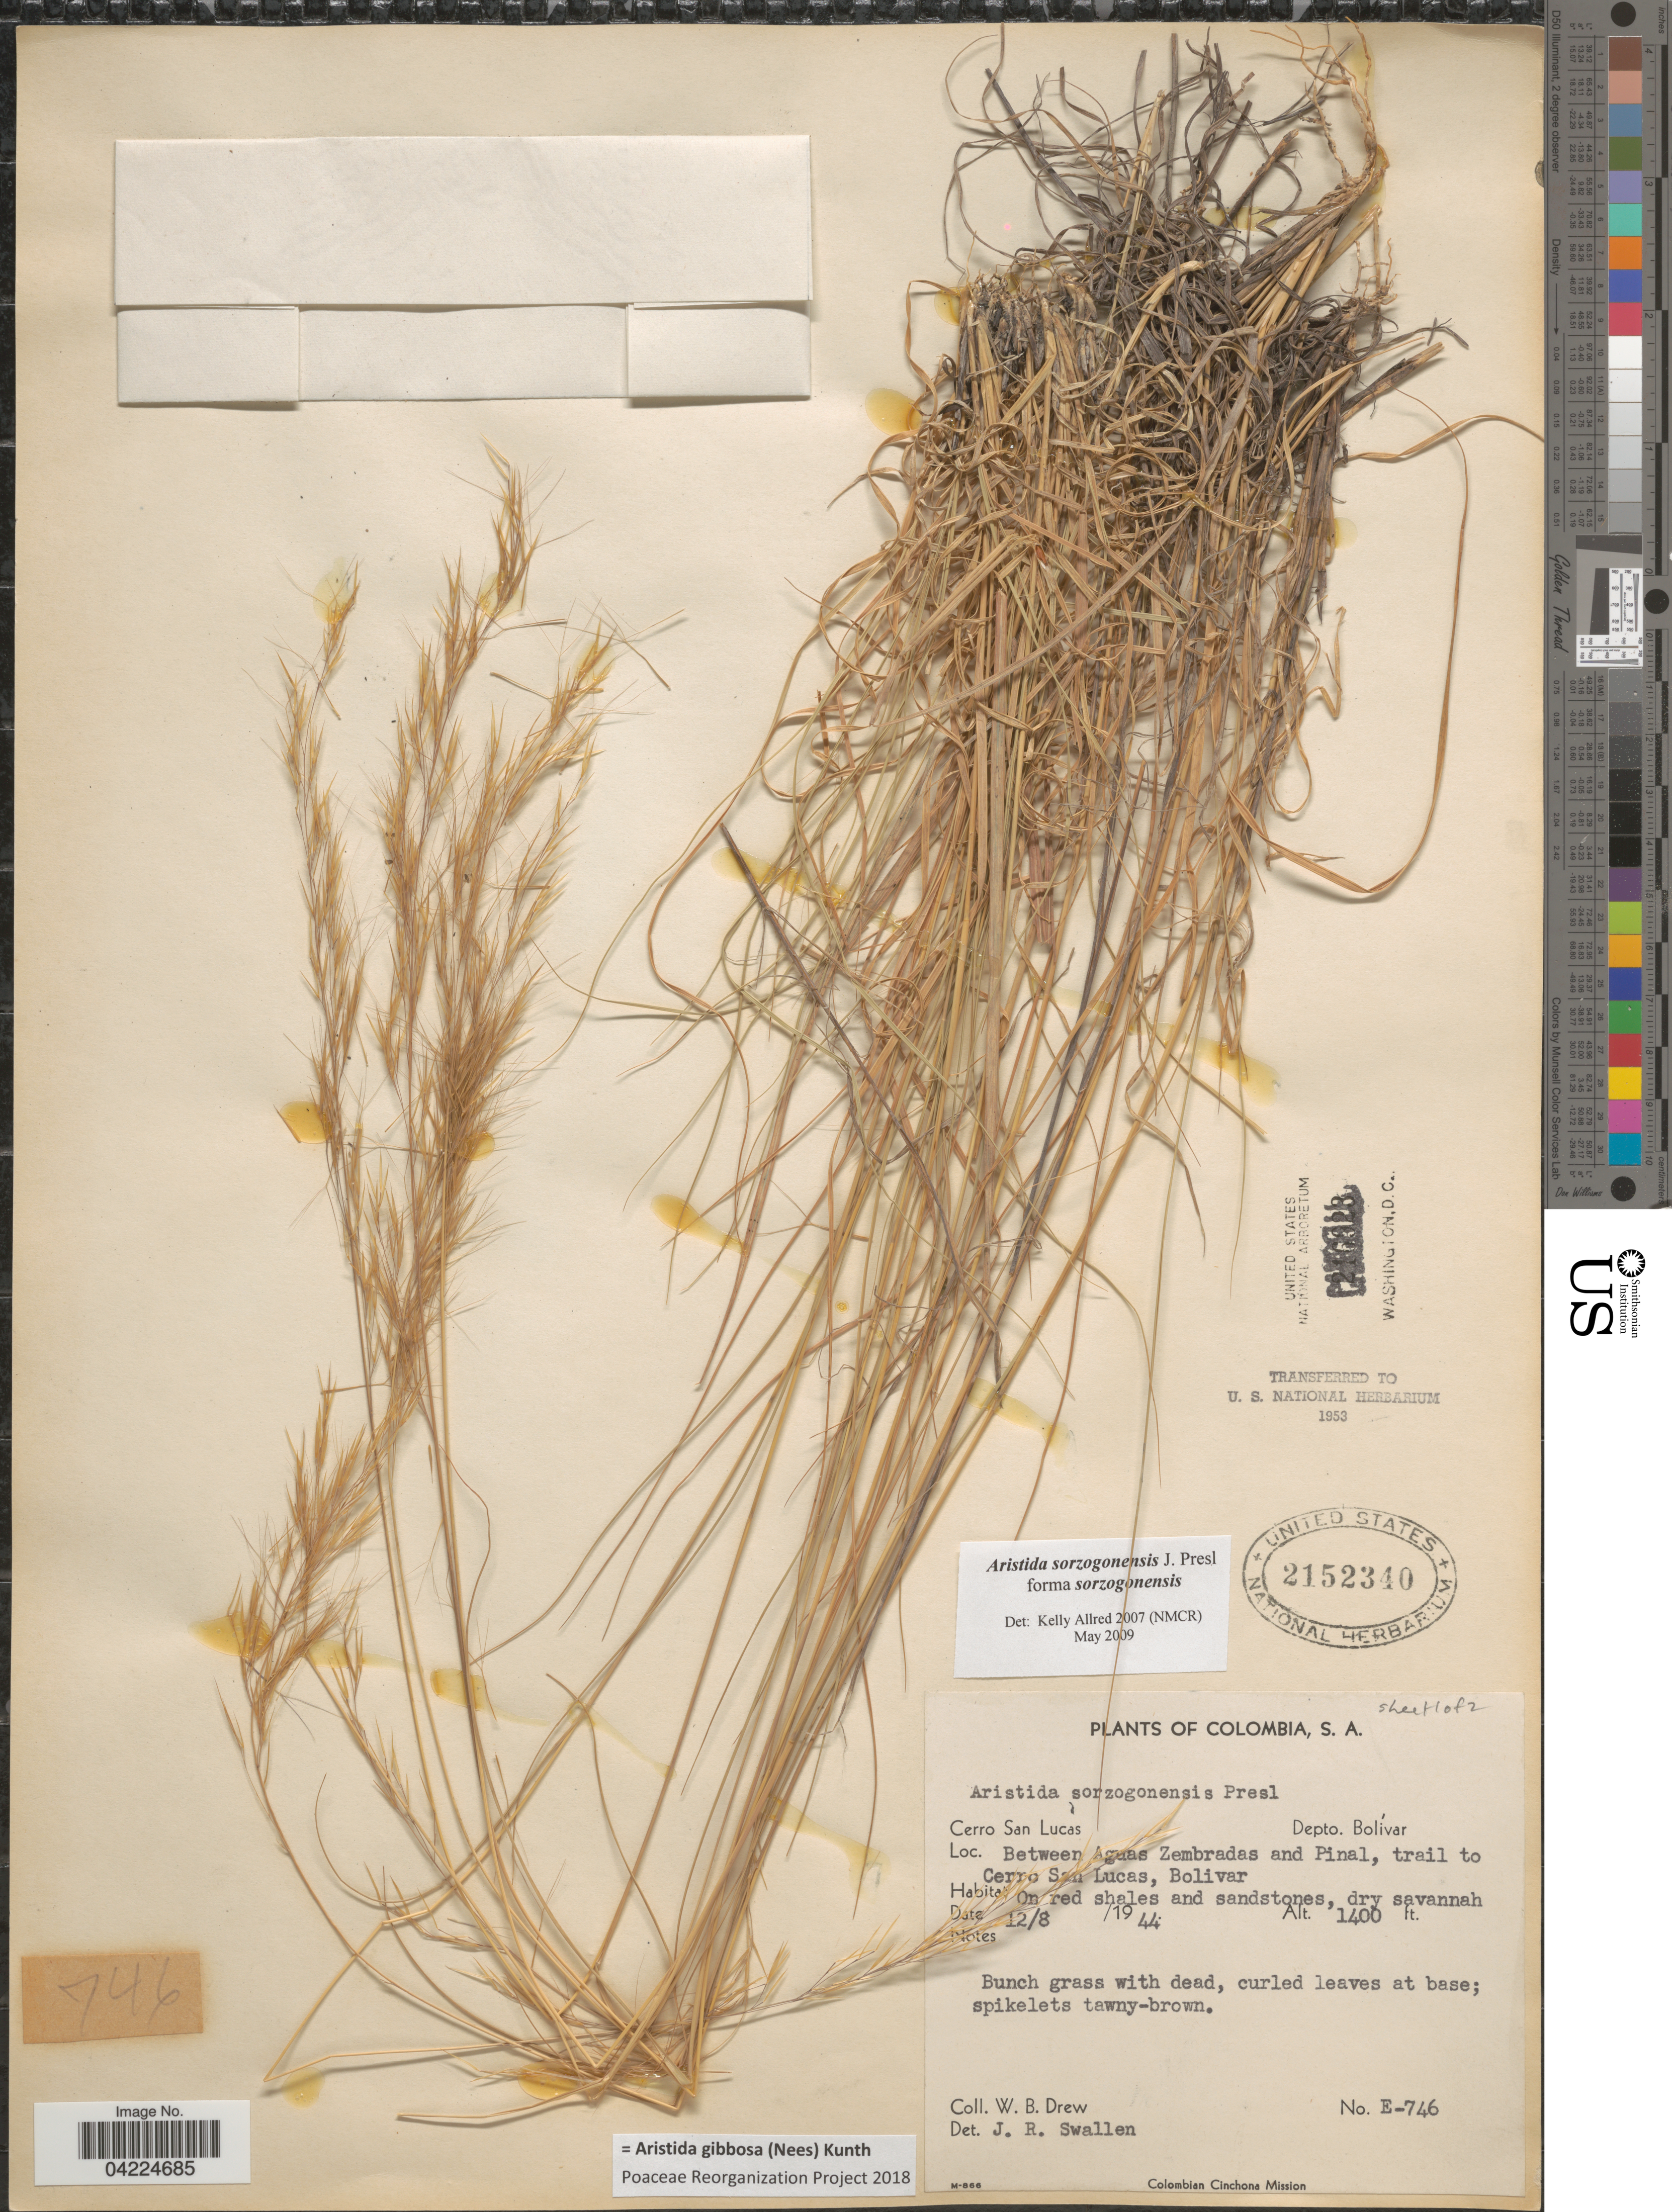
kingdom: Plantae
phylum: Tracheophyta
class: Liliopsida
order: Poales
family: Poaceae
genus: Aristida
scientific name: Aristida gibbosa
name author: (Nees) Kunth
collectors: W. B. Drew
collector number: E-746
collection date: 1944-08-12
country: Colombia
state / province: Bolívar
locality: Cerro San Lucas. Depto. Bolívar. Between Aguas Zembradas and Pinal, trail to Cerro San Lucas. Colombian Cinchona Mission.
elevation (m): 427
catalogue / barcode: US 2152340